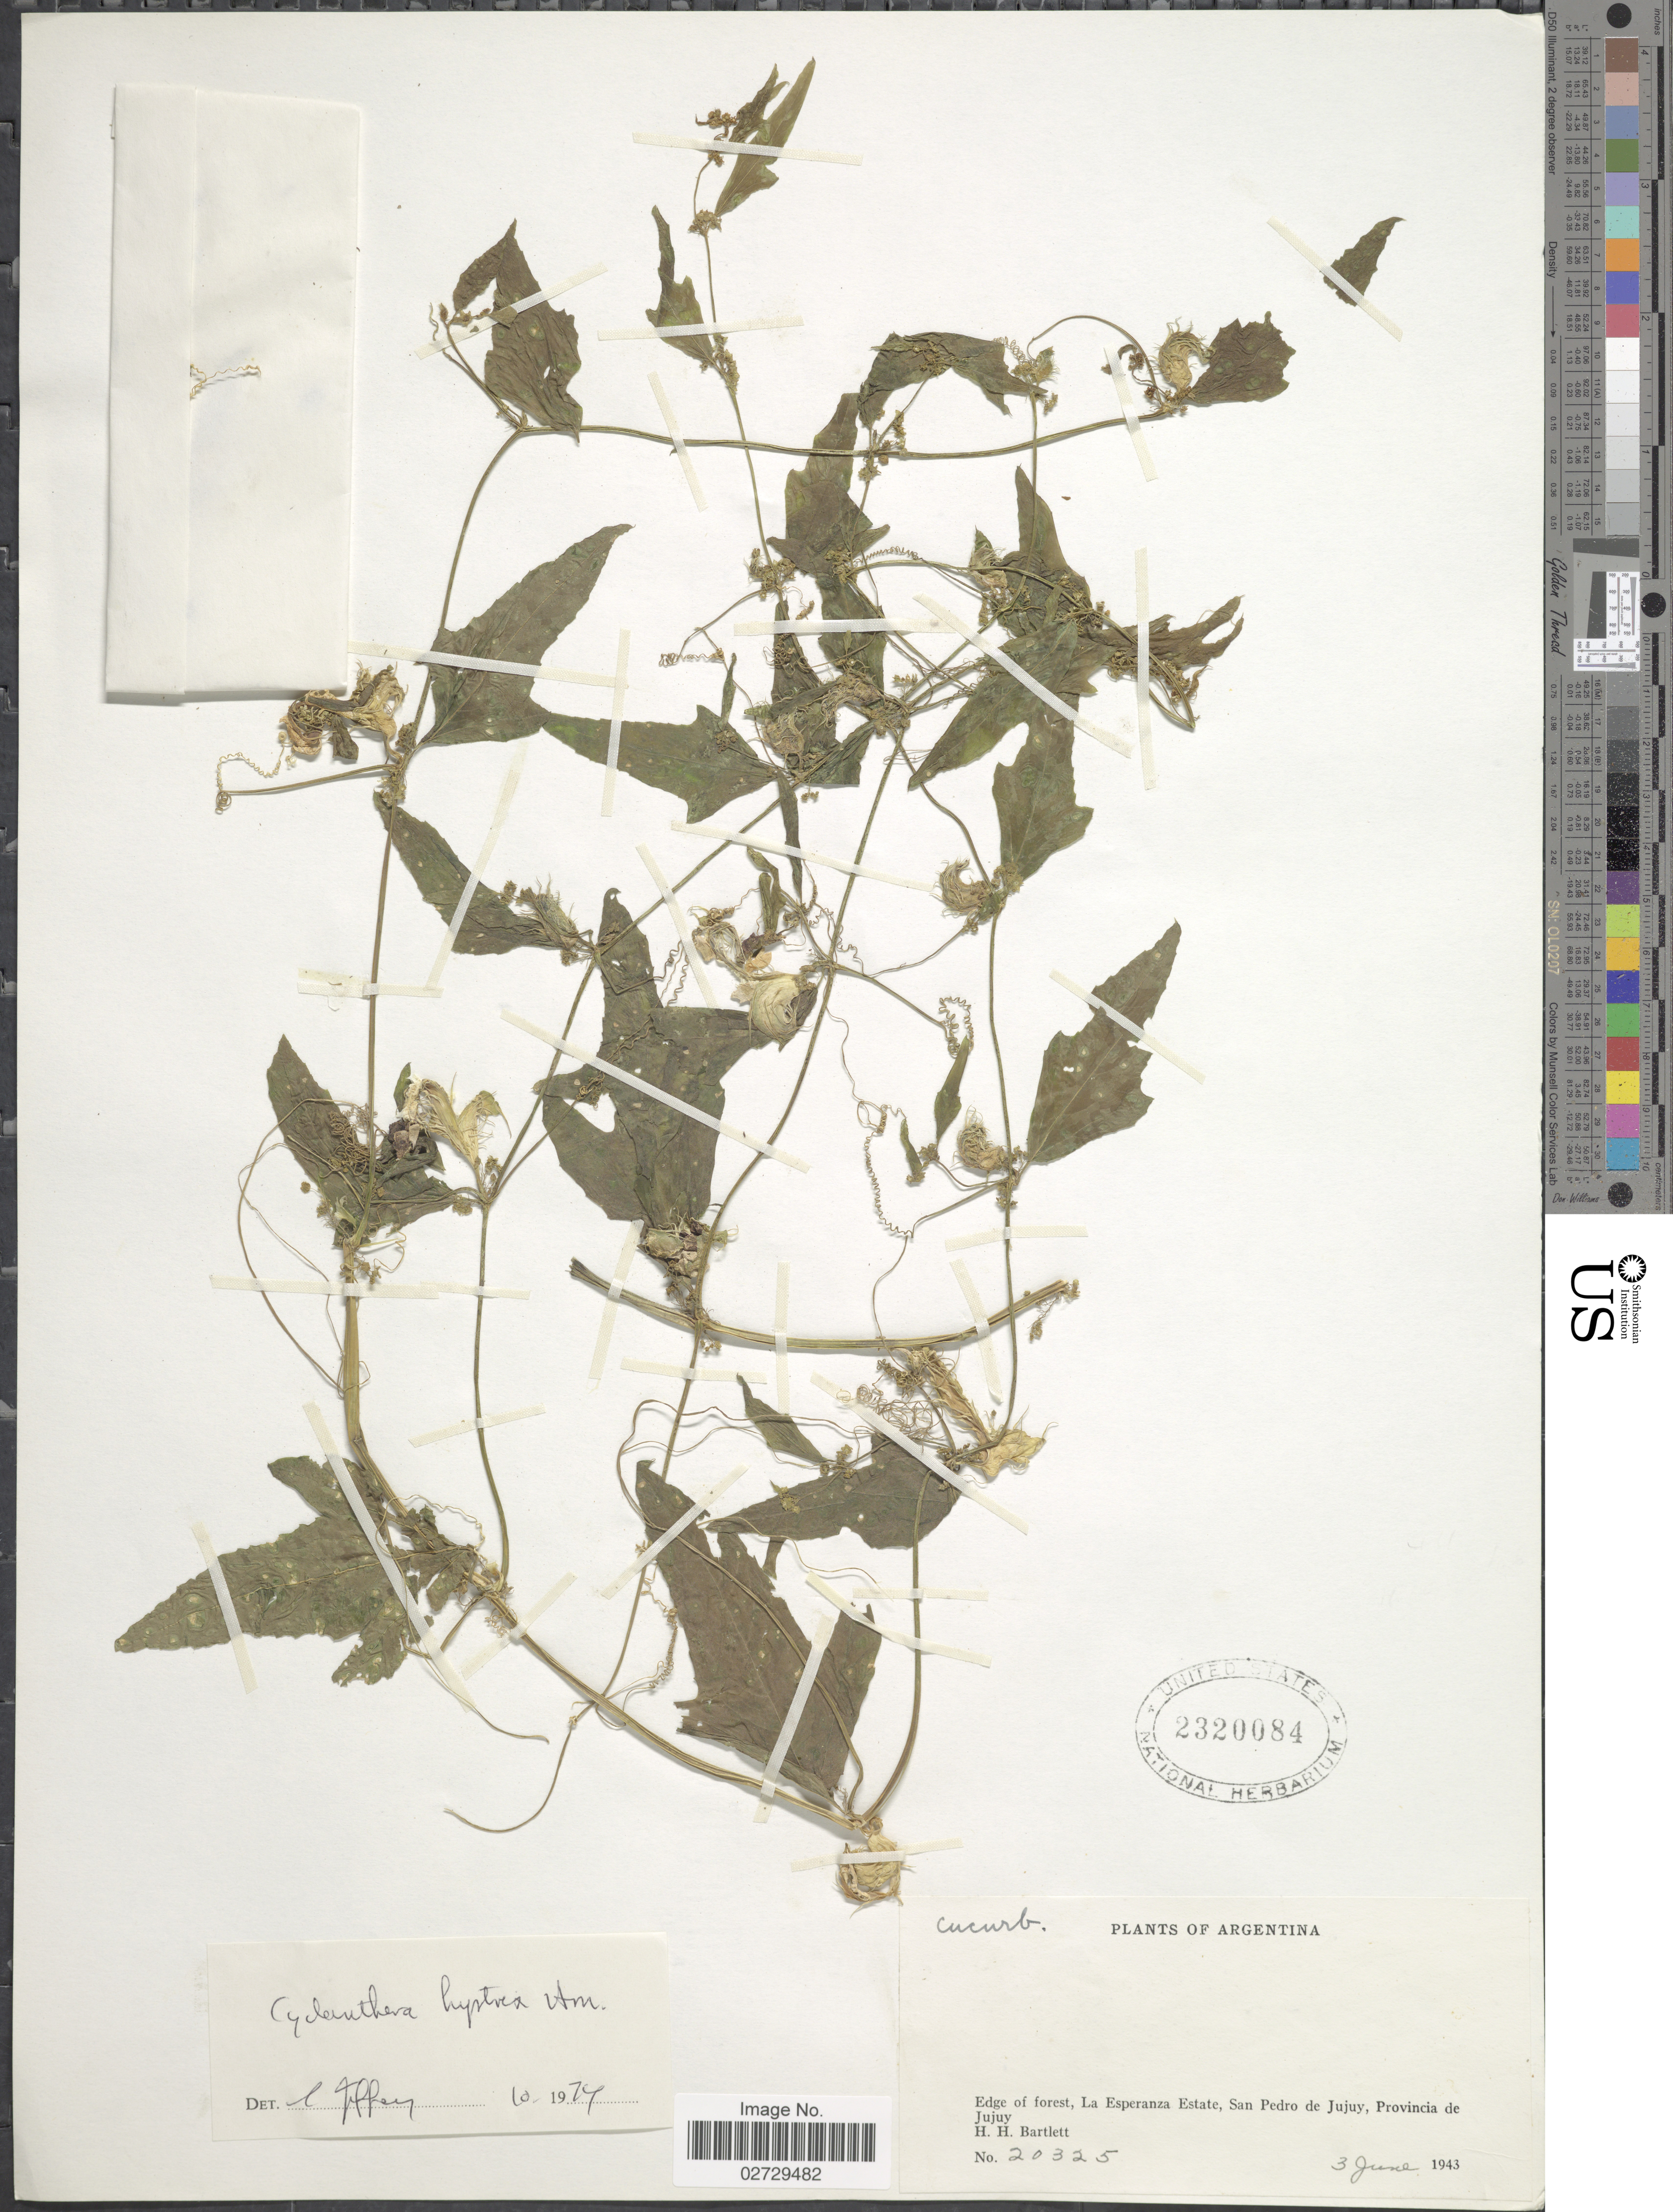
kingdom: Plantae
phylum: Tracheophyta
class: Magnoliopsida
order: Cucurbitales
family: Cucurbitaceae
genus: Cyclanthera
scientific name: Cyclanthera hystrix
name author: (Gillies) Arn.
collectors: H. H. Bartlett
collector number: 20325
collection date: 1943-06-03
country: Argentina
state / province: Jujuy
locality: Edge of forest, La Esperanza Estate, San Pedro de Jujuy.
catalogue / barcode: US 2320084